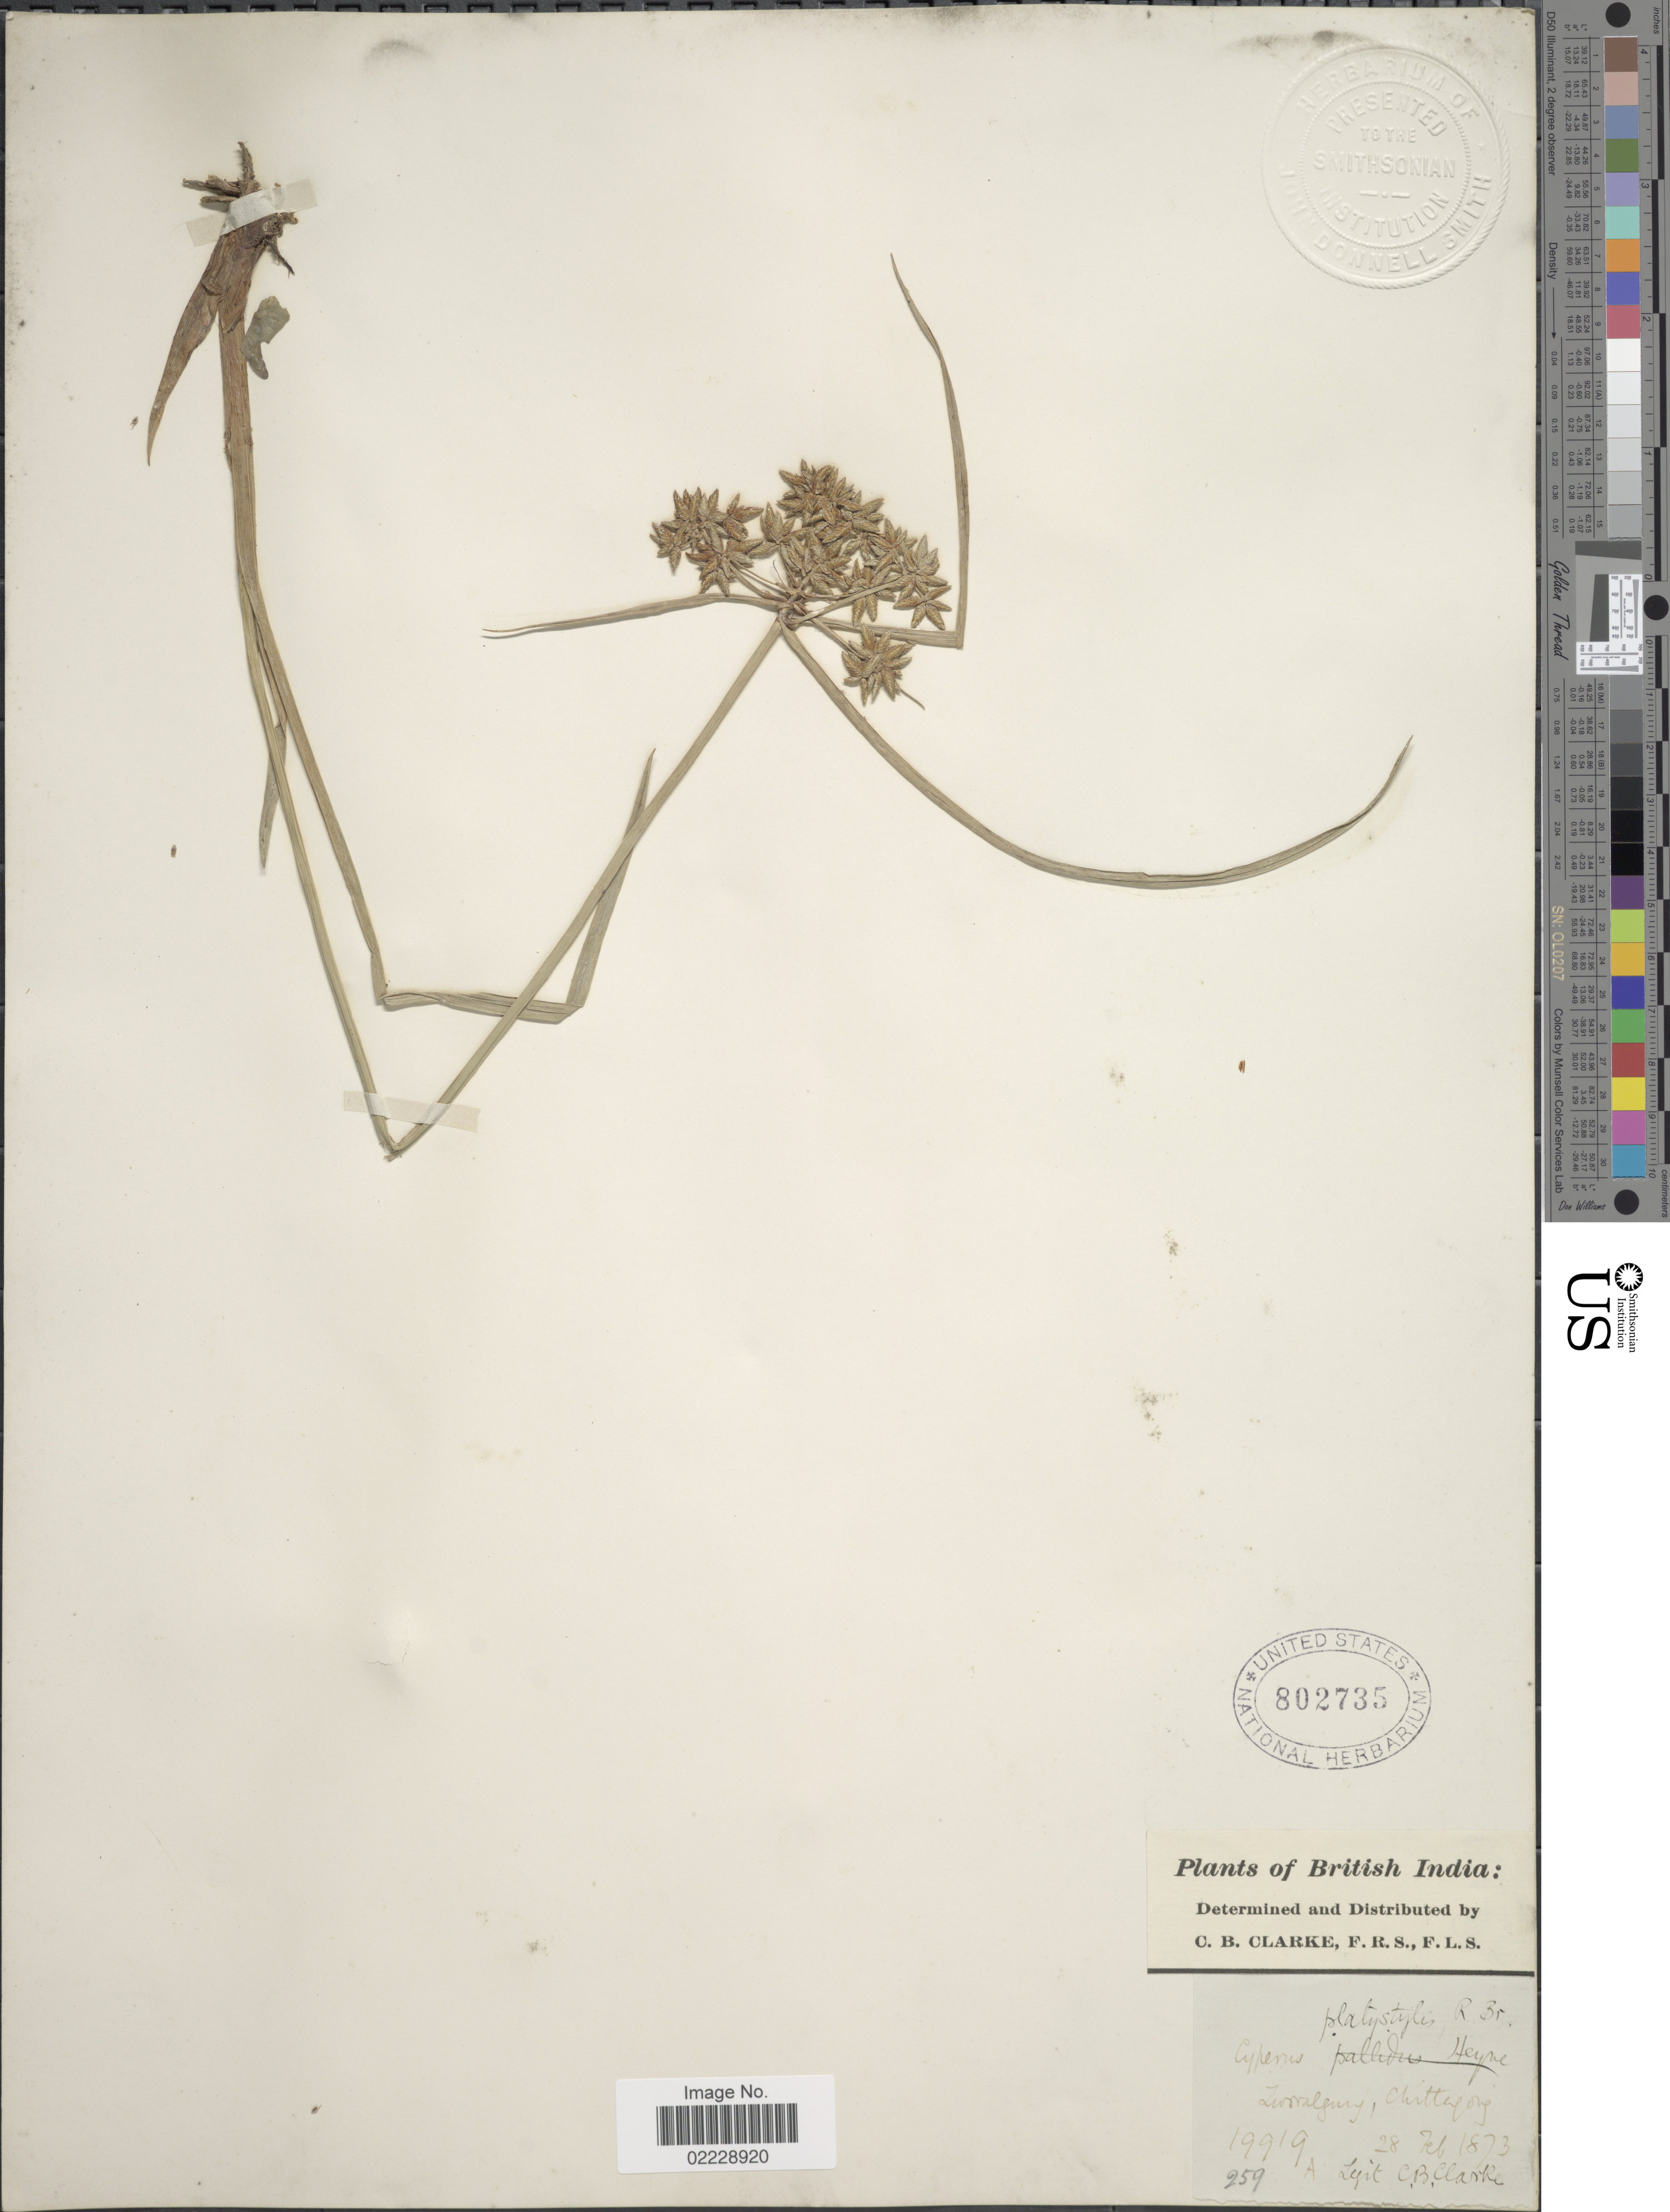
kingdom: Plantae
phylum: Tracheophyta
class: Liliopsida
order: Poales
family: Cyperaceae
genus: Cyperus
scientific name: Cyperus platystylis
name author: R. Br.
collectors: C. B. Clarke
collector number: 19919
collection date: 1873-02-28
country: India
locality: British India. Zomalguy, Chittagong. [interpreted]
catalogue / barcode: US 802735